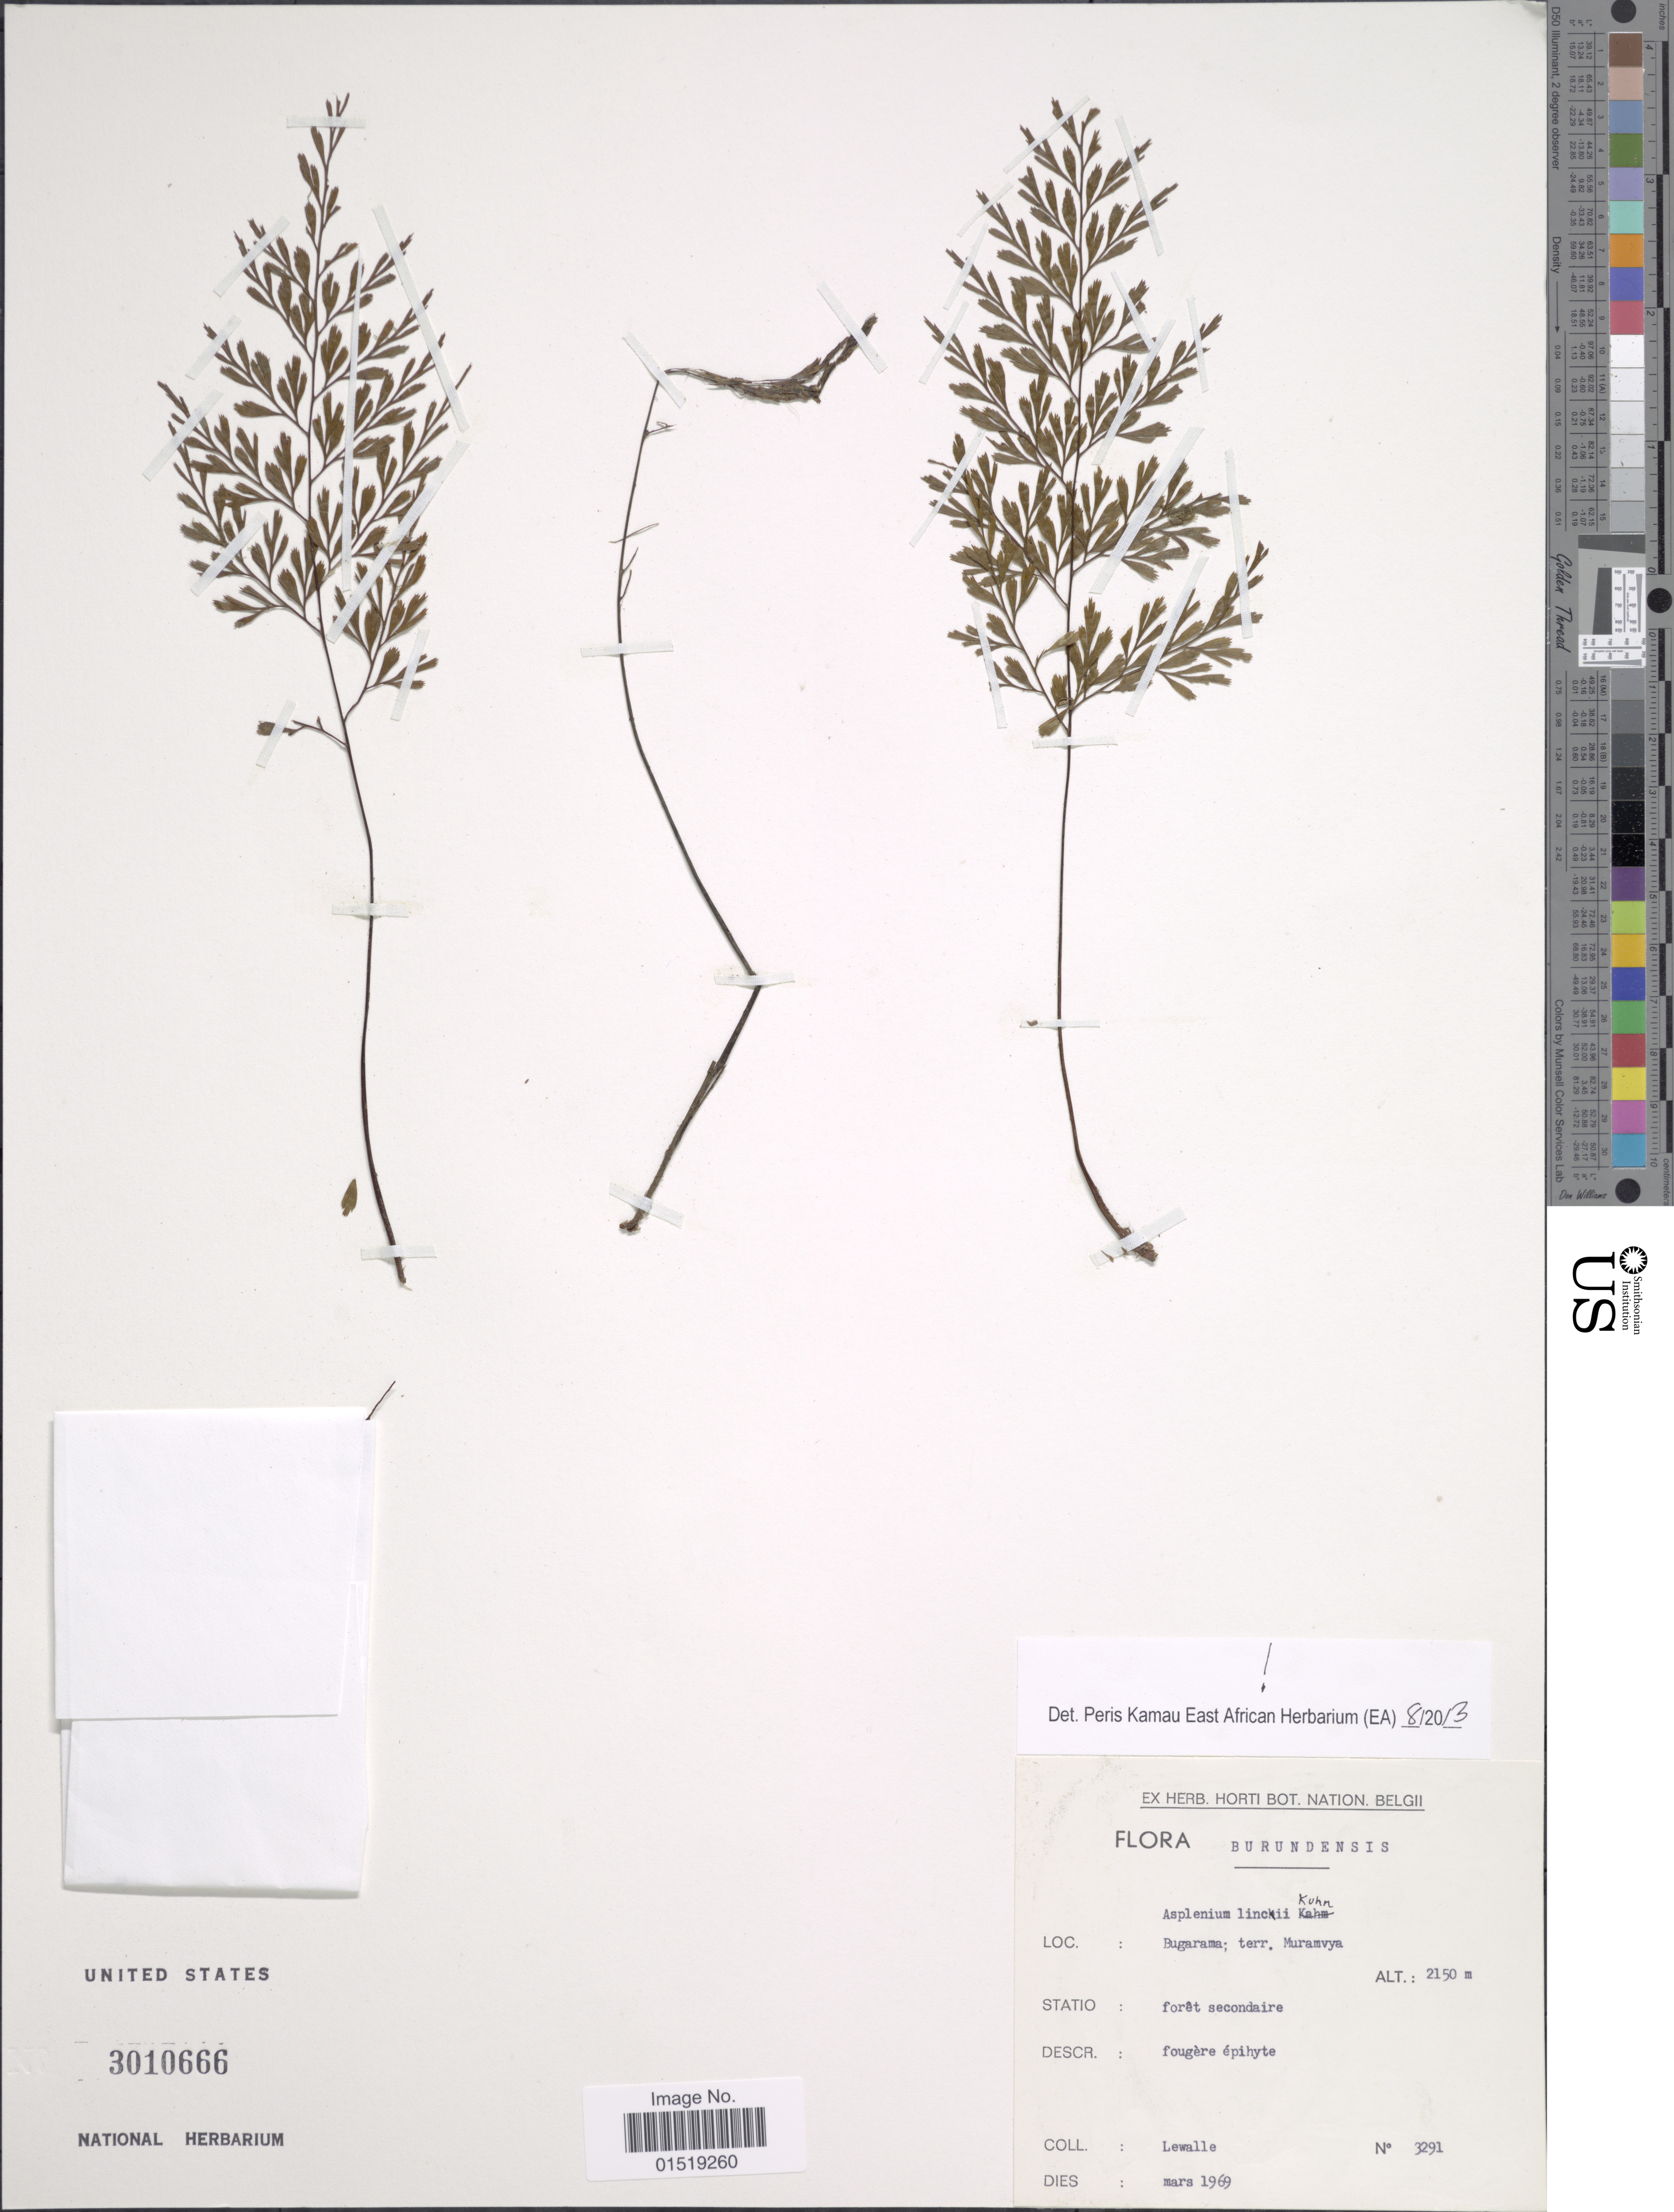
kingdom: Plantae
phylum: Tracheophyta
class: Polypodiopsida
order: Polypodiales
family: Aspleniaceae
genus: Asplenium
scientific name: Asplenium linckii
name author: Kuhn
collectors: Lewalle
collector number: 3291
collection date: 1969-03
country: Burundi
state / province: Muramvya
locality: Bugarama; terr. Muramvya.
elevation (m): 2150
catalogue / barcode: US 3010666